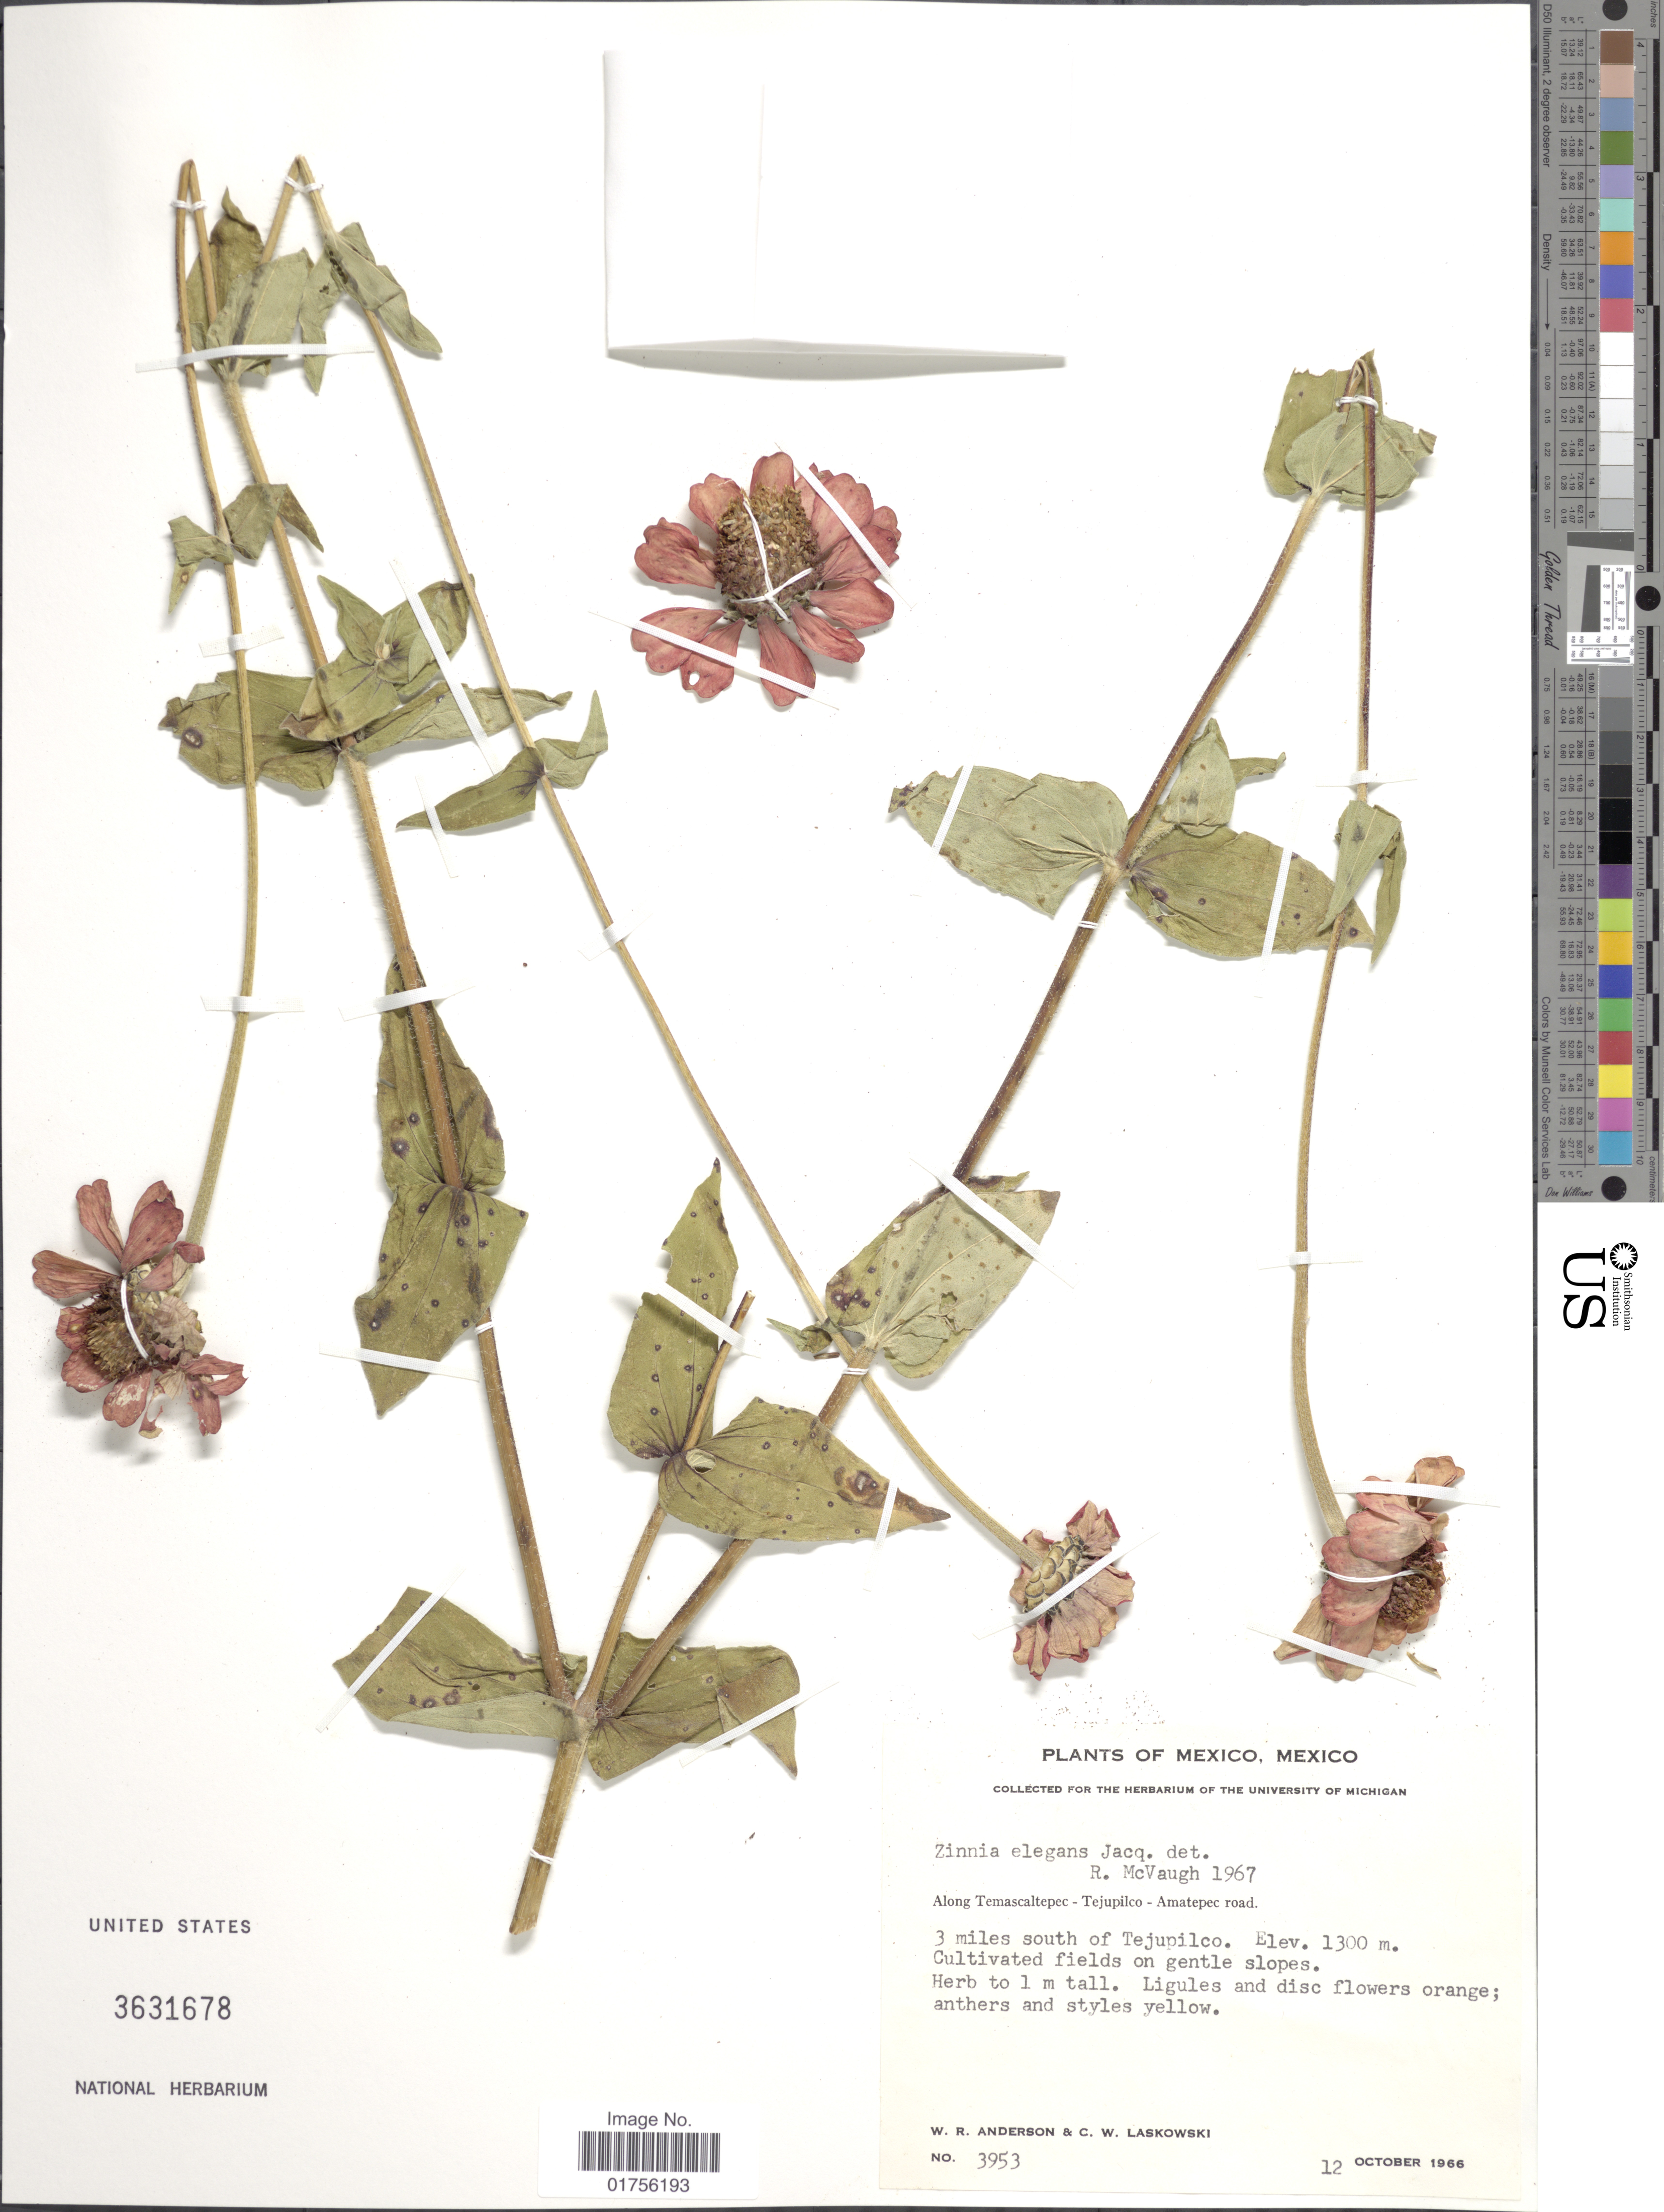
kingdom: Plantae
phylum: Tracheophyta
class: Magnoliopsida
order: Asterales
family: Asteraceae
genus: Zinnia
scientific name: Zinnia elegans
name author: Jacq.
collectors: W. R. Anderson & C. Laskowski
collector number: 3953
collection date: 1966-10-12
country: Mexico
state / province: México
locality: Along Temascaltepec, Tejupilco, Amatepec road, 3 miles south of Tejupilco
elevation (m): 1300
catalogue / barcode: US 3631678